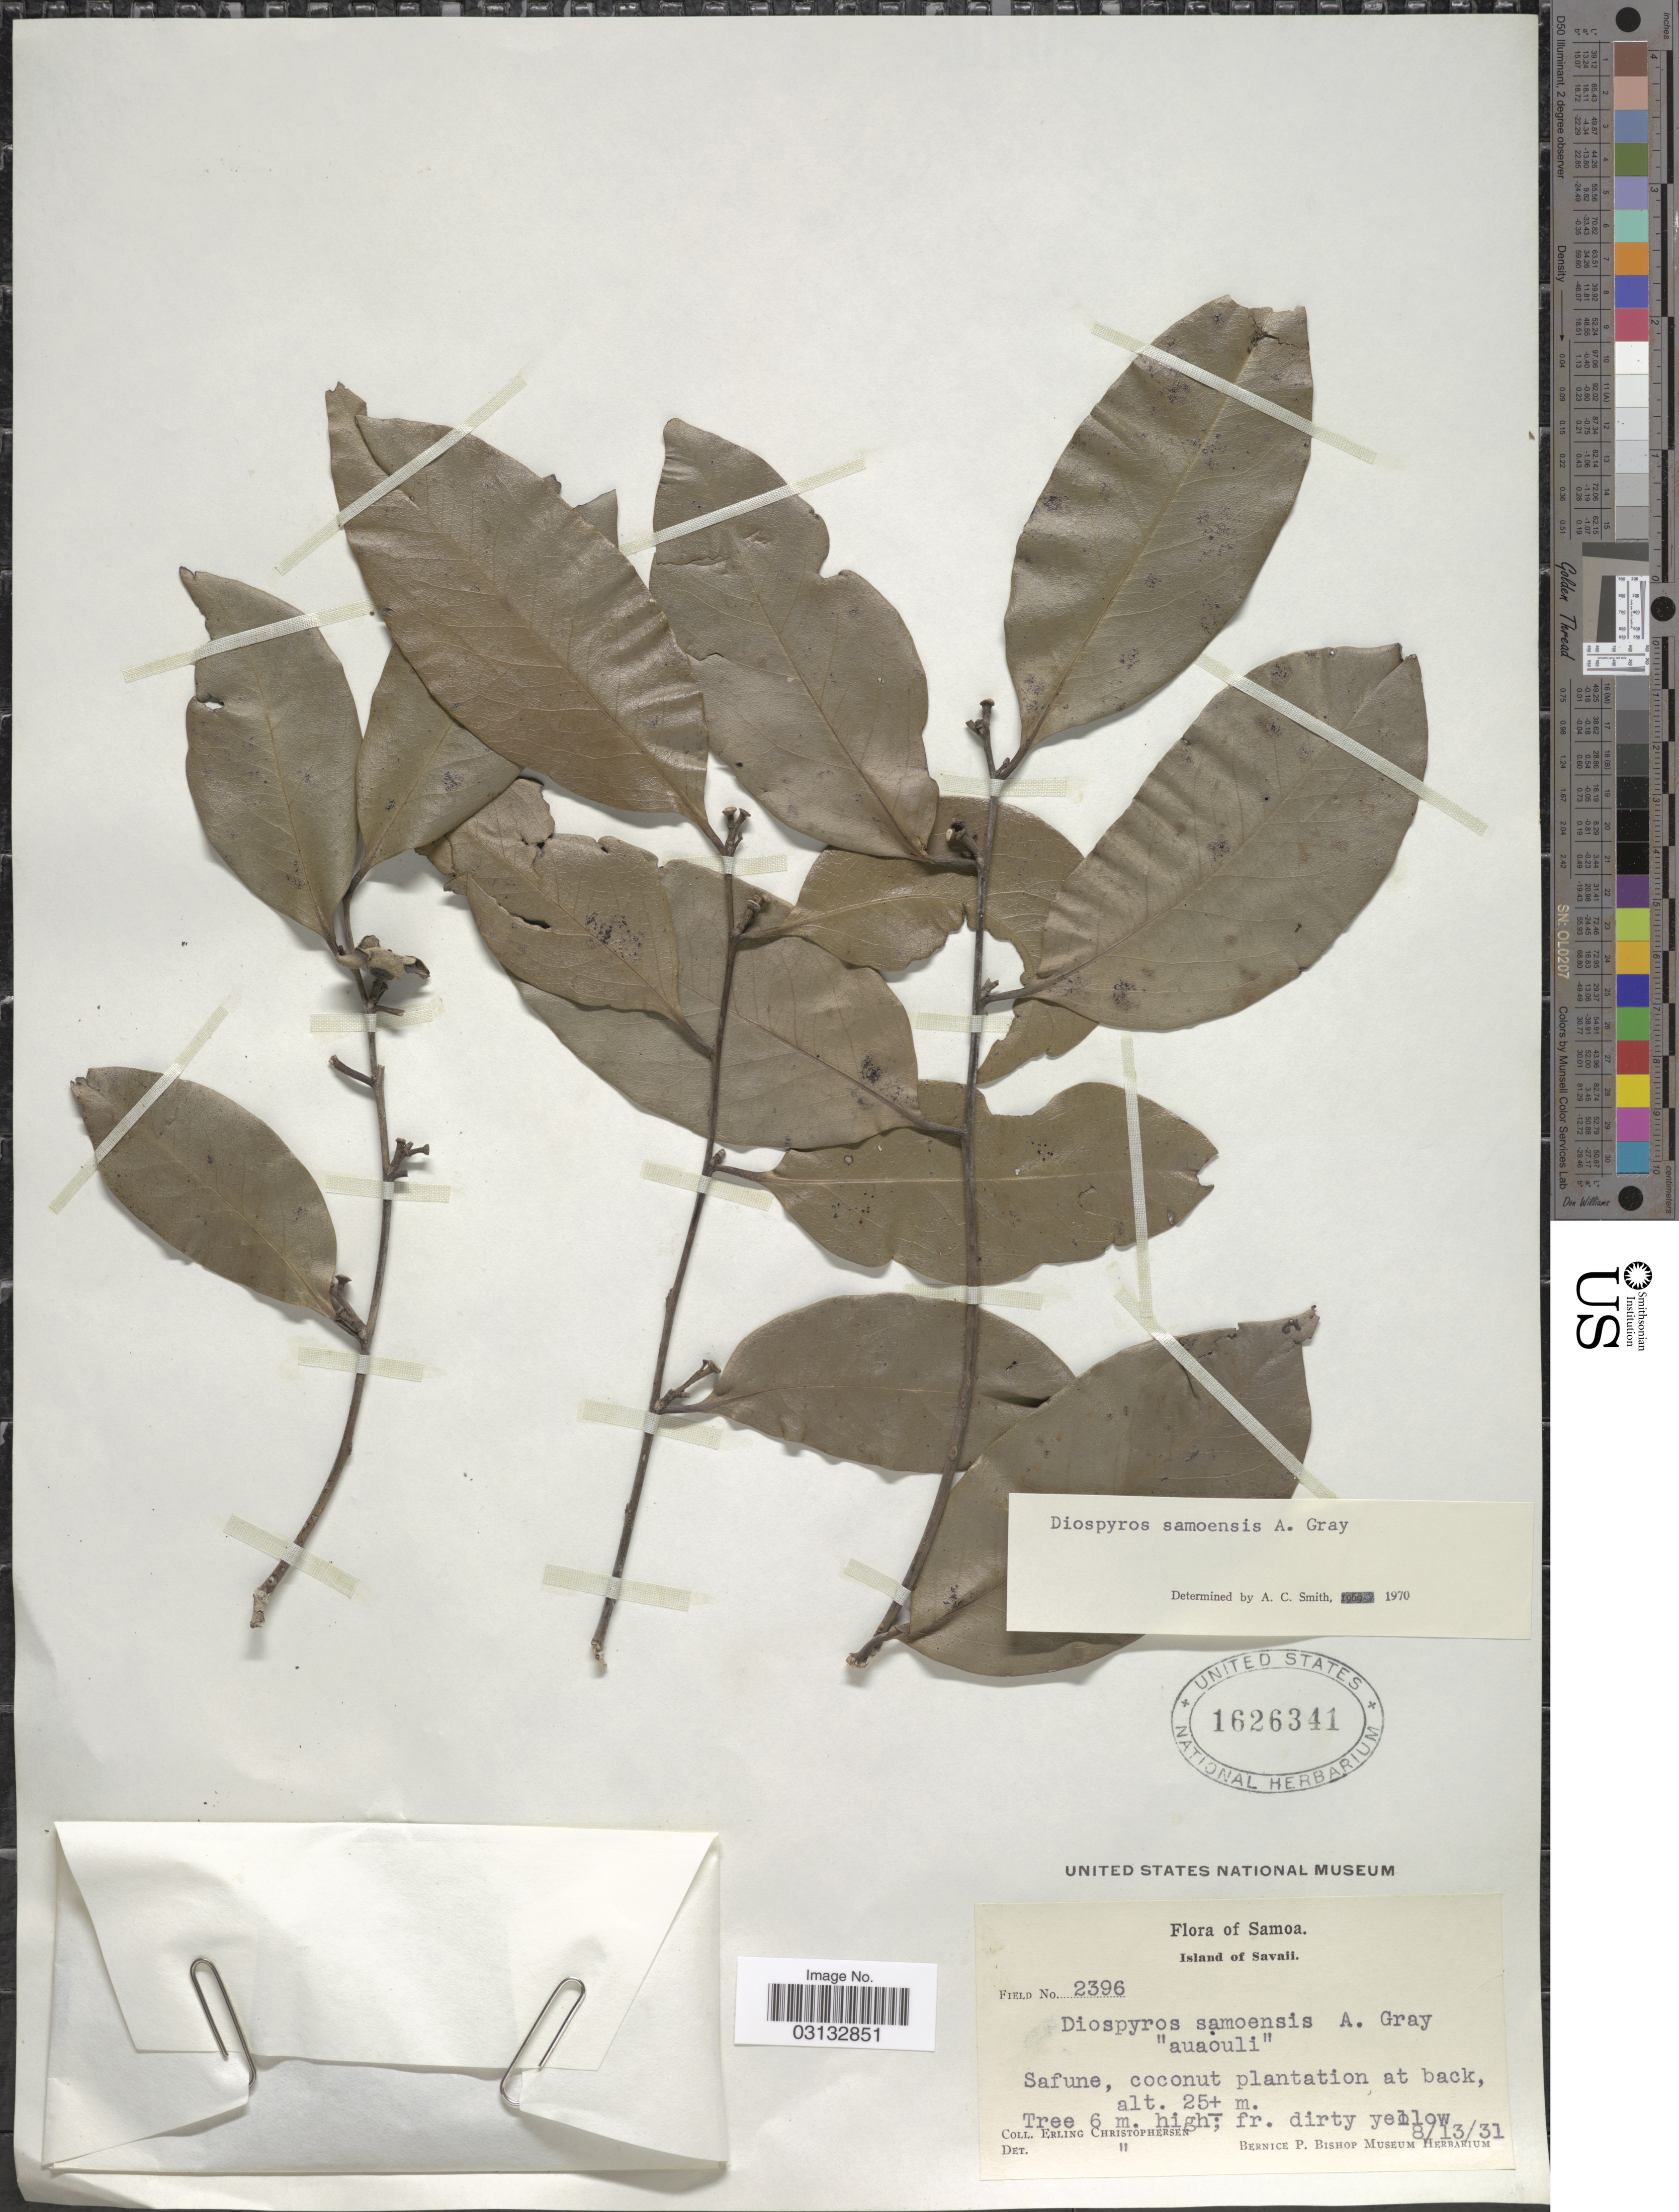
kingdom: Plantae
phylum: Tracheophyta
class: Magnoliopsida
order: Ericales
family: Ebenaceae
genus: Diospyros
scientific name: Diospyros samoensis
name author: A. Gray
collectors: E. Christophersen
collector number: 2396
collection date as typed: Transcribed d/m/y: 13/8/31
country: Samoa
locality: Samoa, Island of Savaii, Safune, coconut plantation at back.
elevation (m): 25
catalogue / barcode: US 1626341